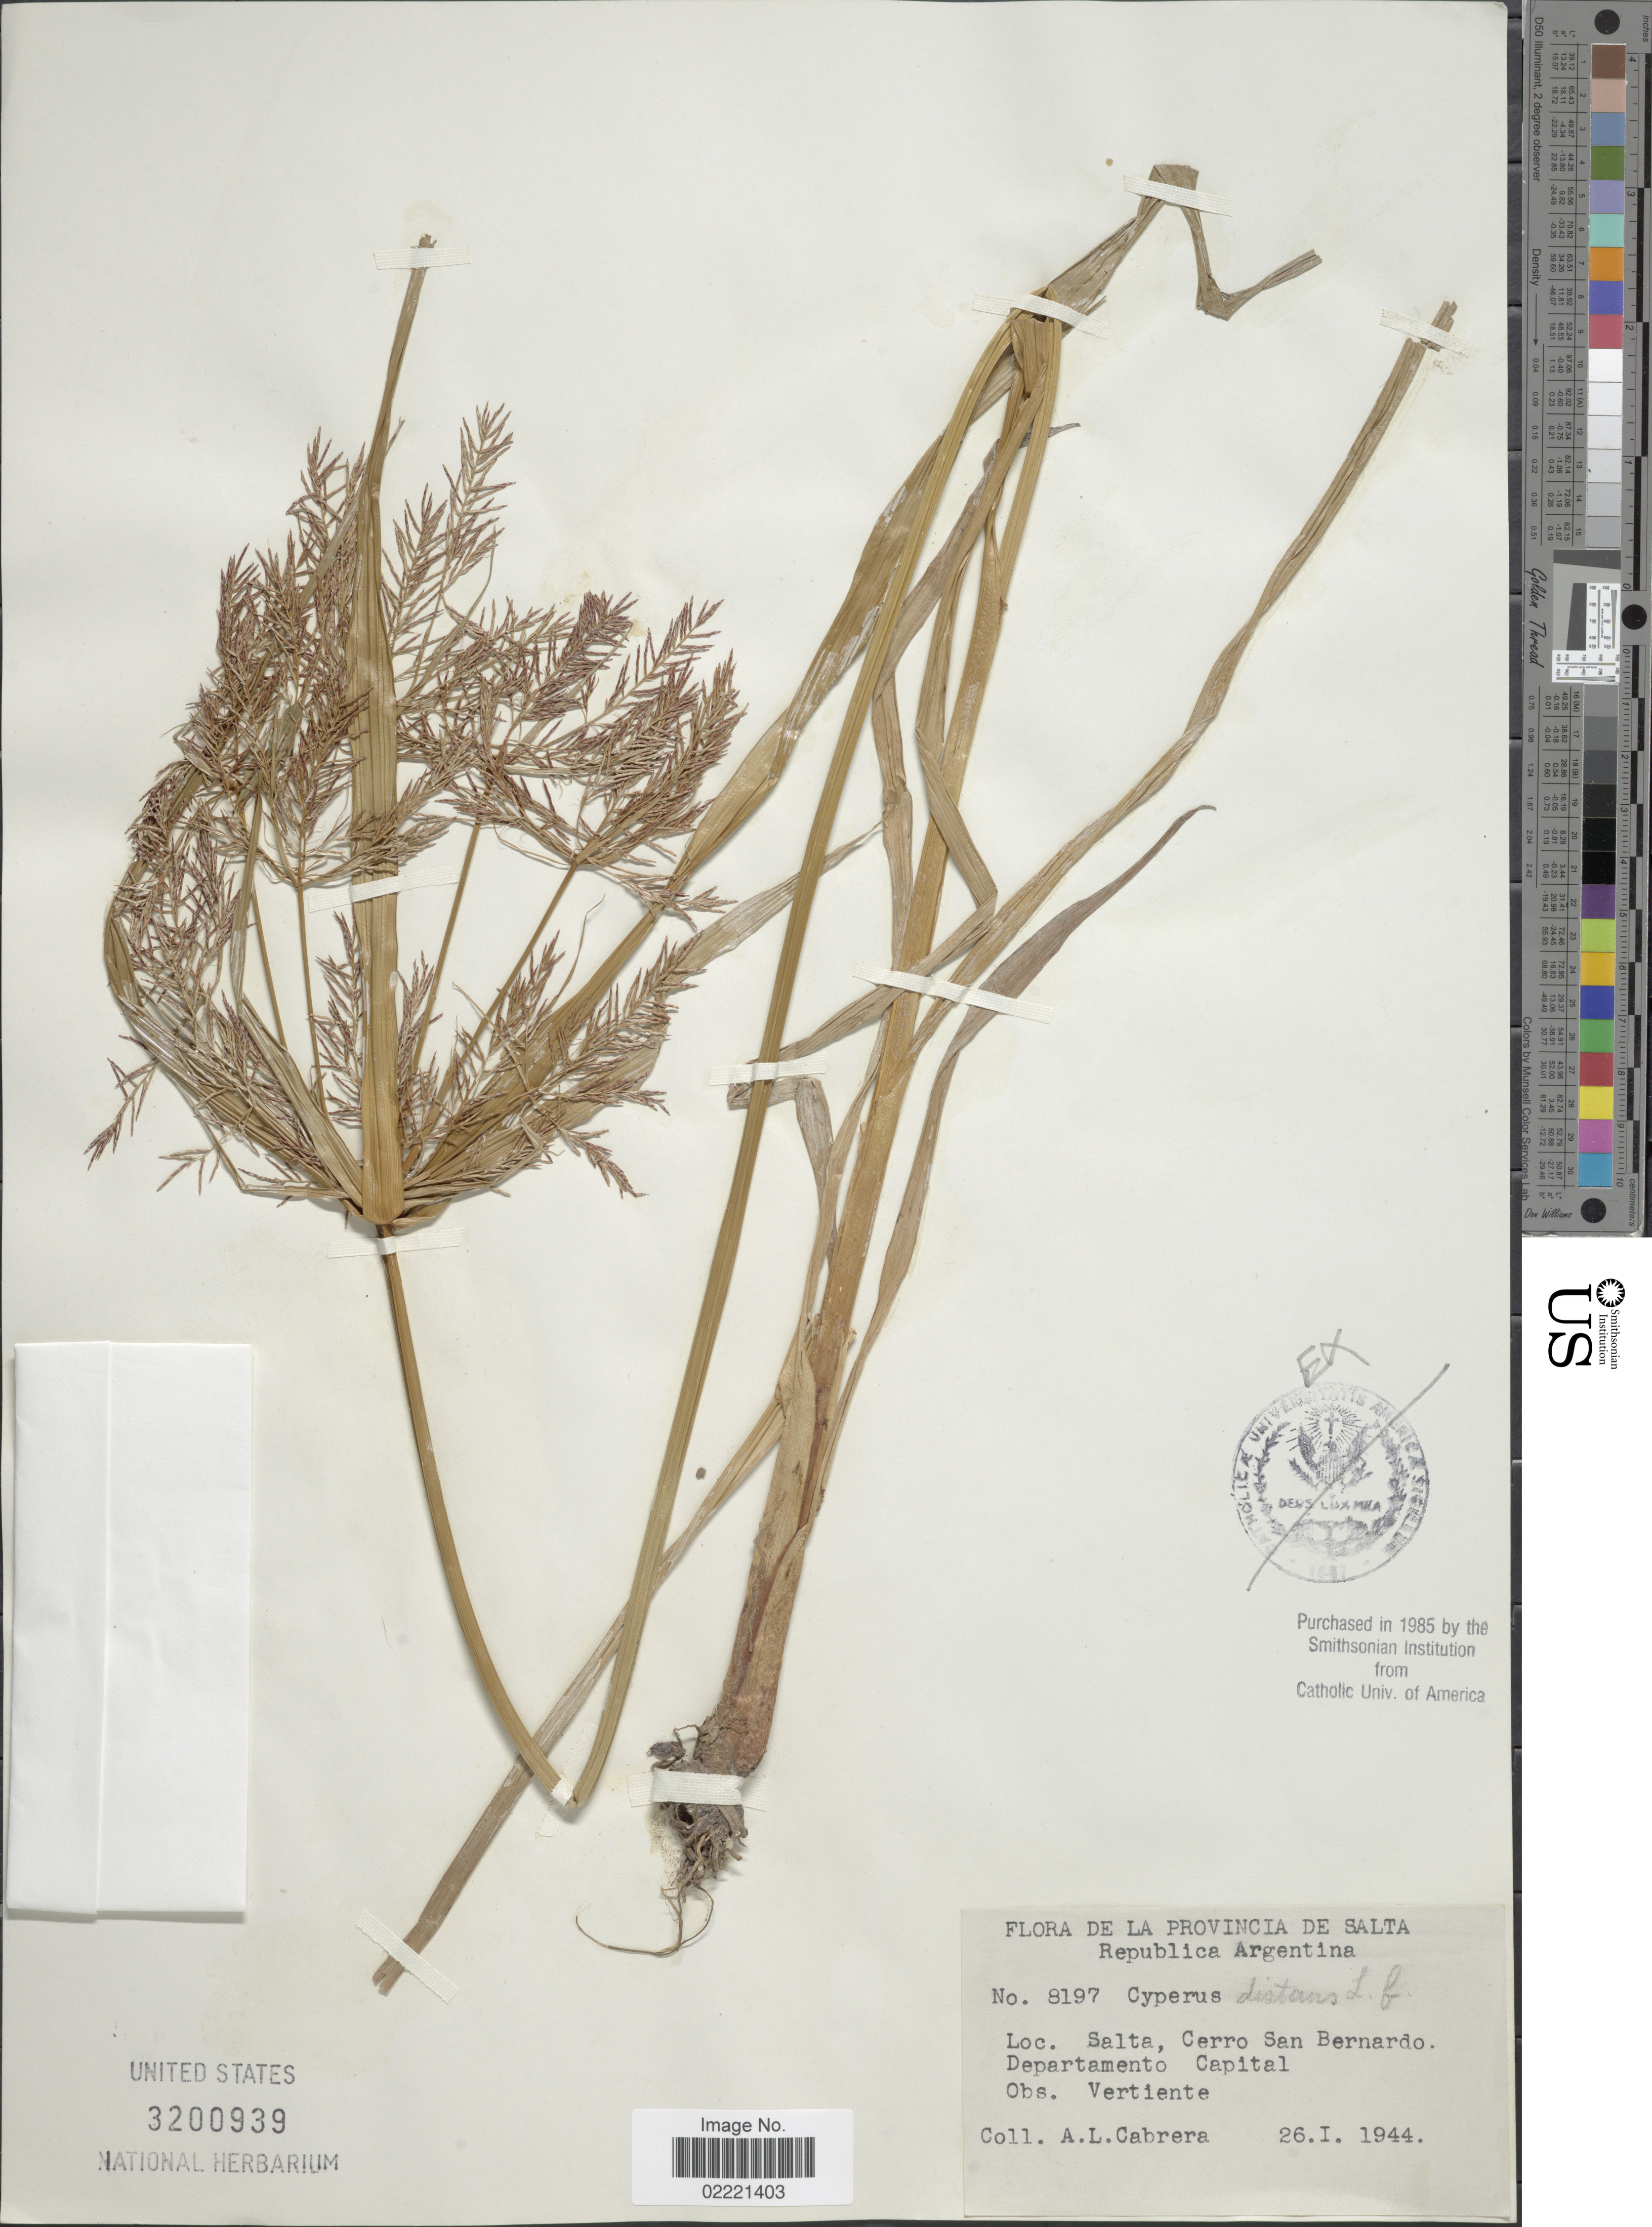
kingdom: Plantae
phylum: Tracheophyta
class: Liliopsida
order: Poales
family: Cyperaceae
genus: Cyperus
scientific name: Cyperus distans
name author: L. f.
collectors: A. L. Cabrera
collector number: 8197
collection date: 1944-01-26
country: Argentina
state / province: Salta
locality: Cerro San Bernardo, DepartamentoCapital, Vertiente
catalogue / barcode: US 3200939